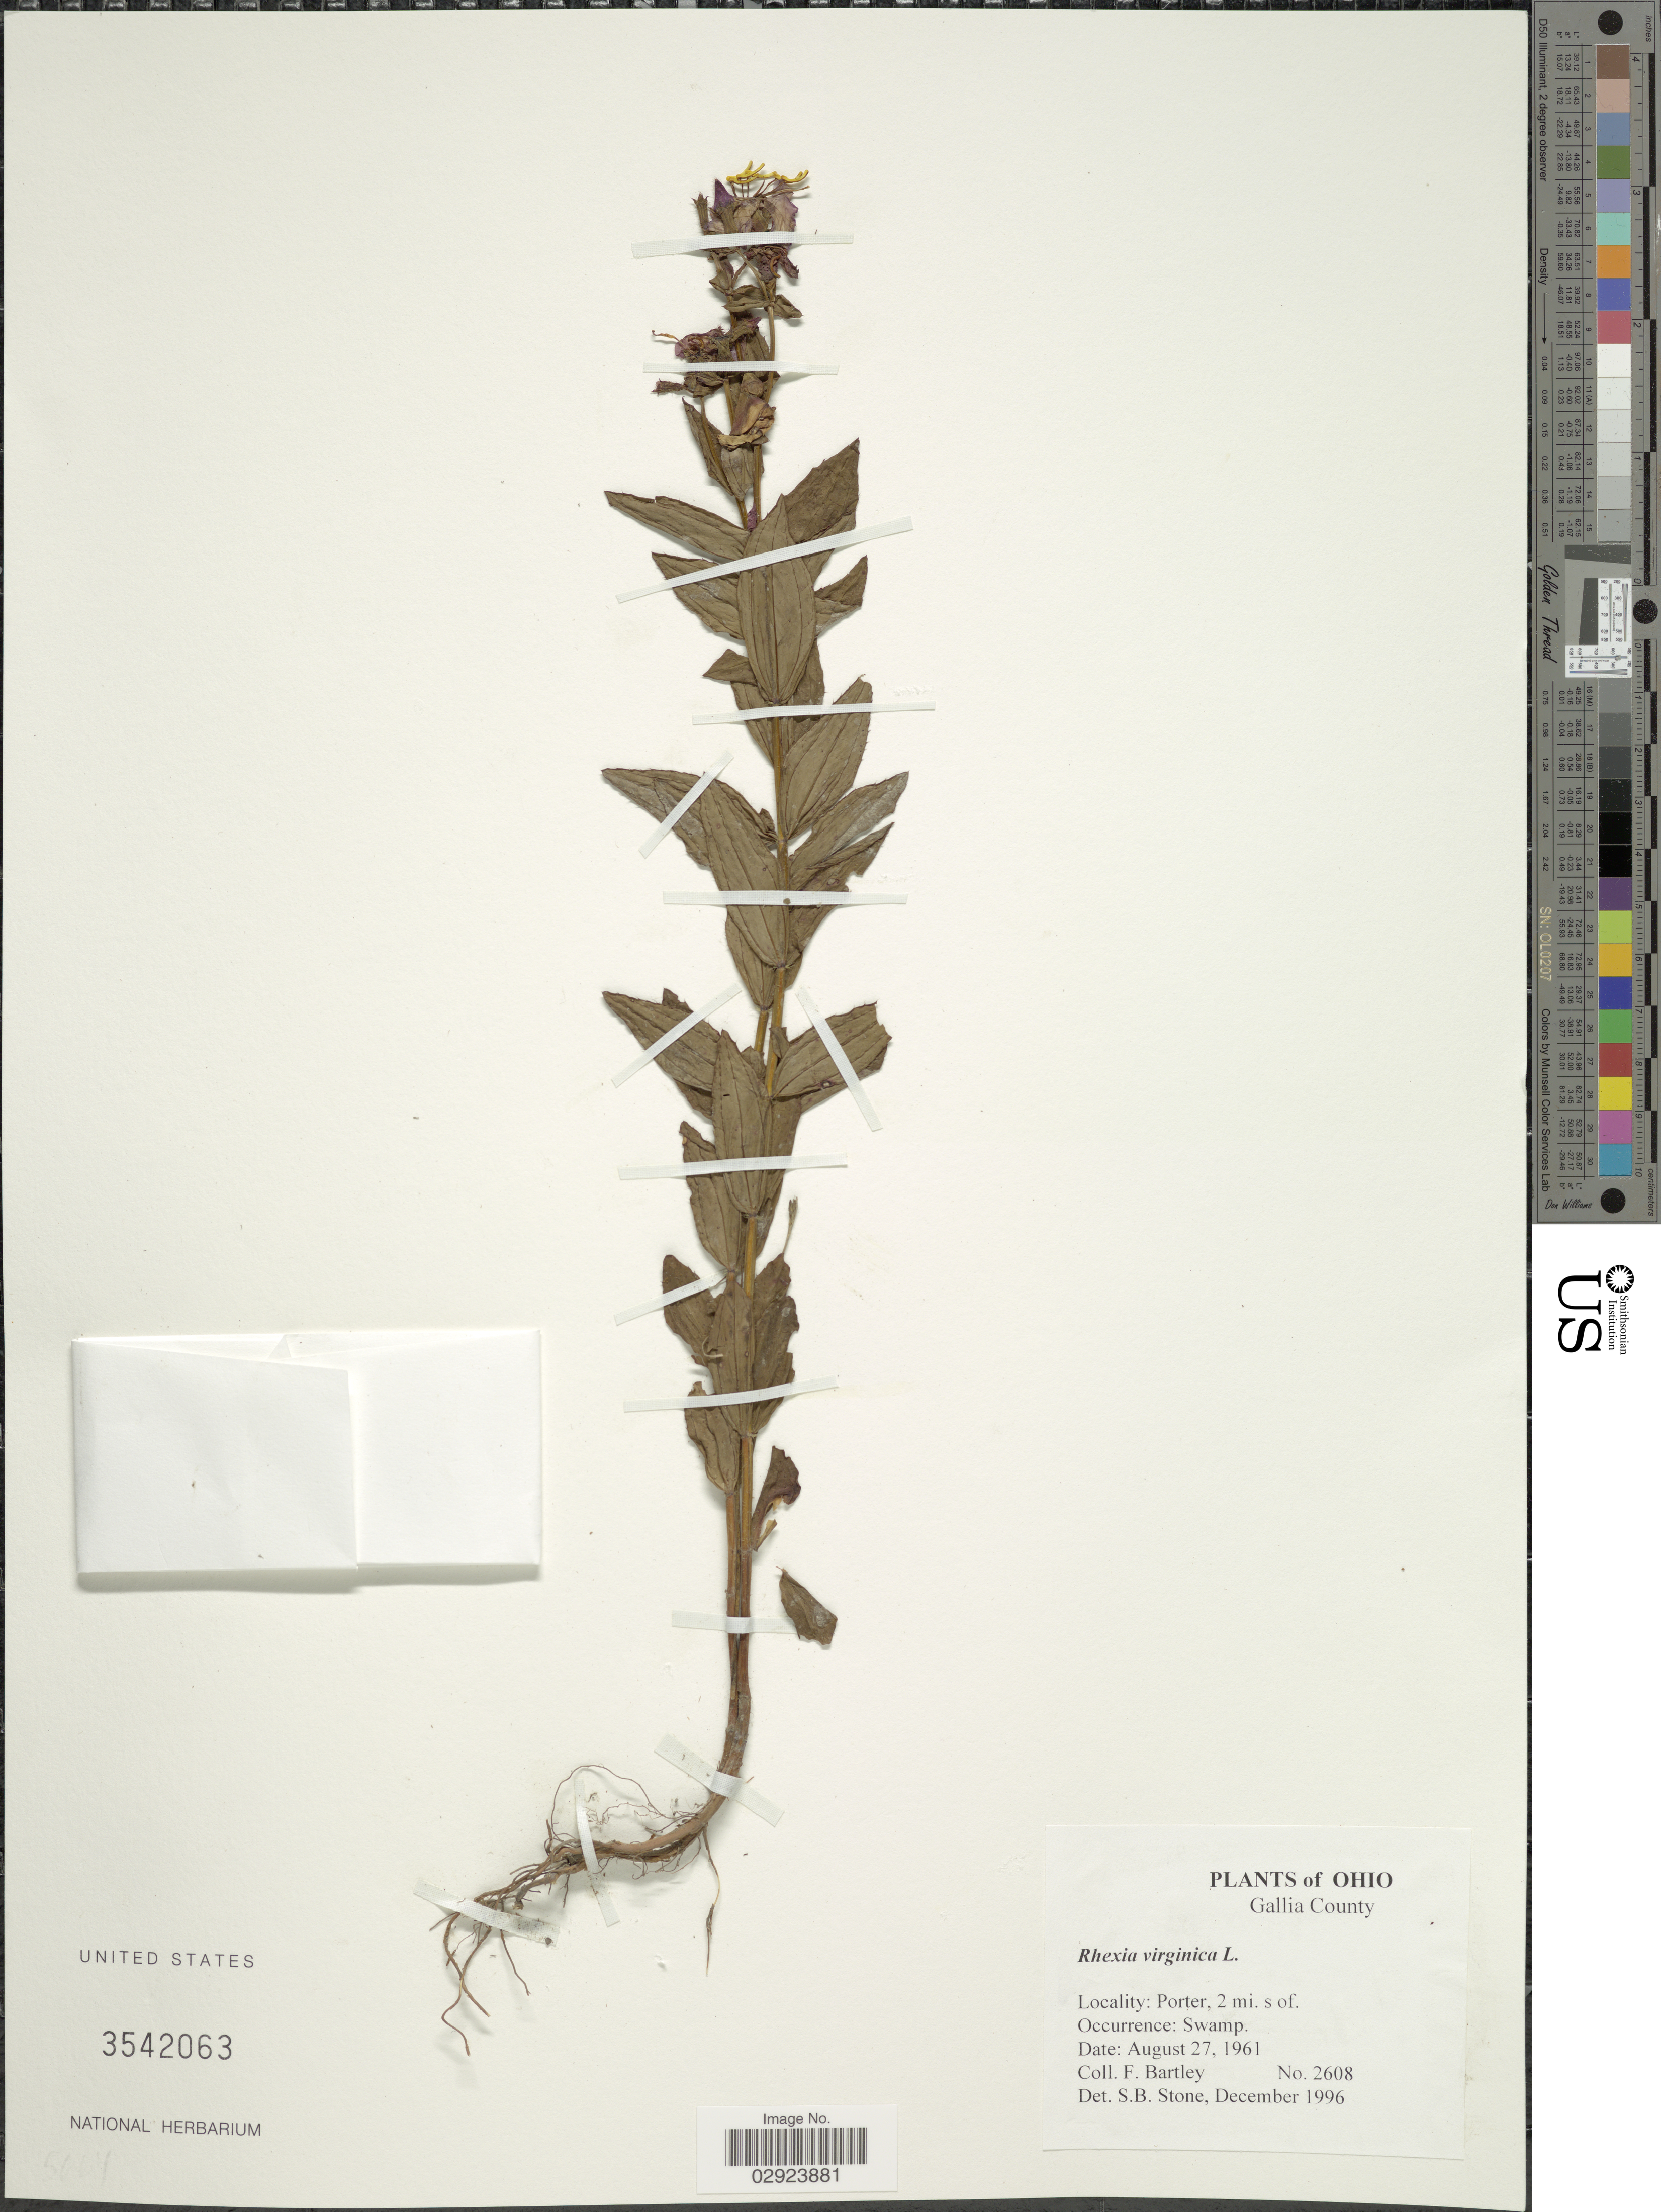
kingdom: Plantae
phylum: Tracheophyta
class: Magnoliopsida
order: Myrtales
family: Melastomataceae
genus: Rhexia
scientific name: Rhexia virginica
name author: L.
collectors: F. Bartley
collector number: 2608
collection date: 1961-08-27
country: United States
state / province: Ohio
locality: Gallia County. Porter, 2 mi. s of. Occurrence: Swamp.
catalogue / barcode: US 3542063